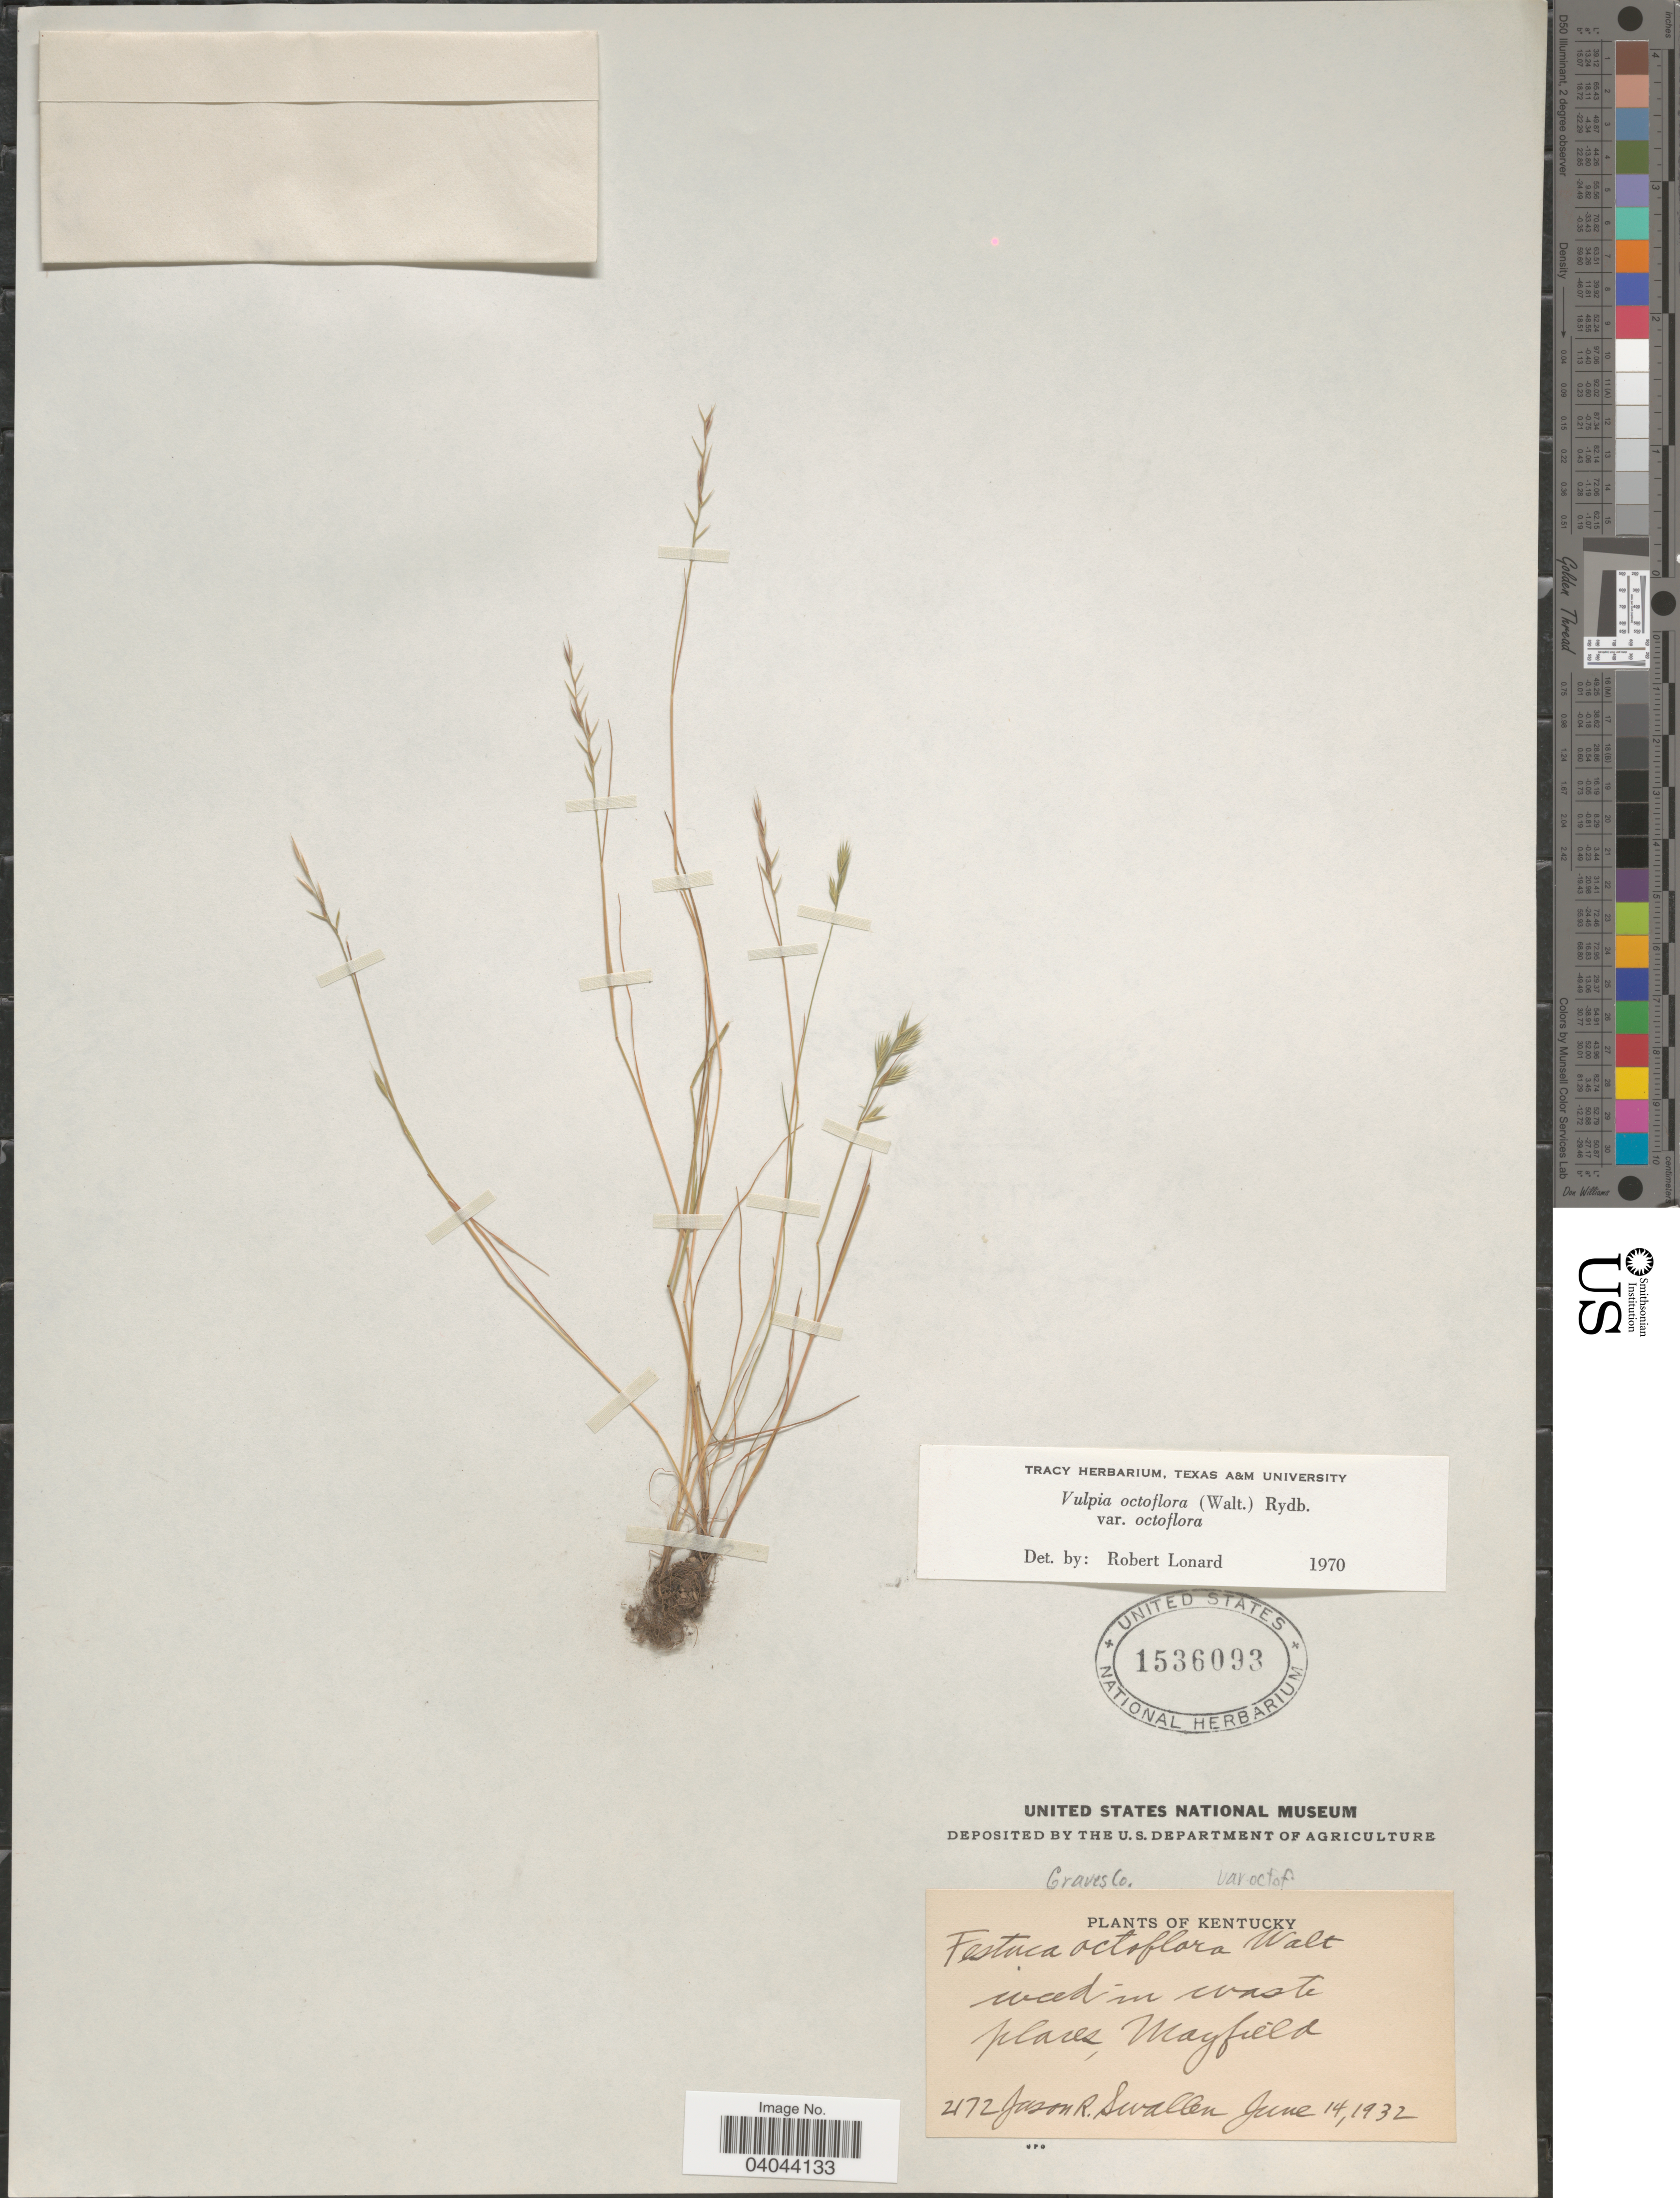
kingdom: Plantae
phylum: Tracheophyta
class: Liliopsida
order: Poales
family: Poaceae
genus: Festuca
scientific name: Festuca octoflora var. octoflora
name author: Walter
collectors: J. R. Swallen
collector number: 2172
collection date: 1932-06-14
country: United States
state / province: Kentucky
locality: Graves Co. Mayfield.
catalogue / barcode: US 1536093